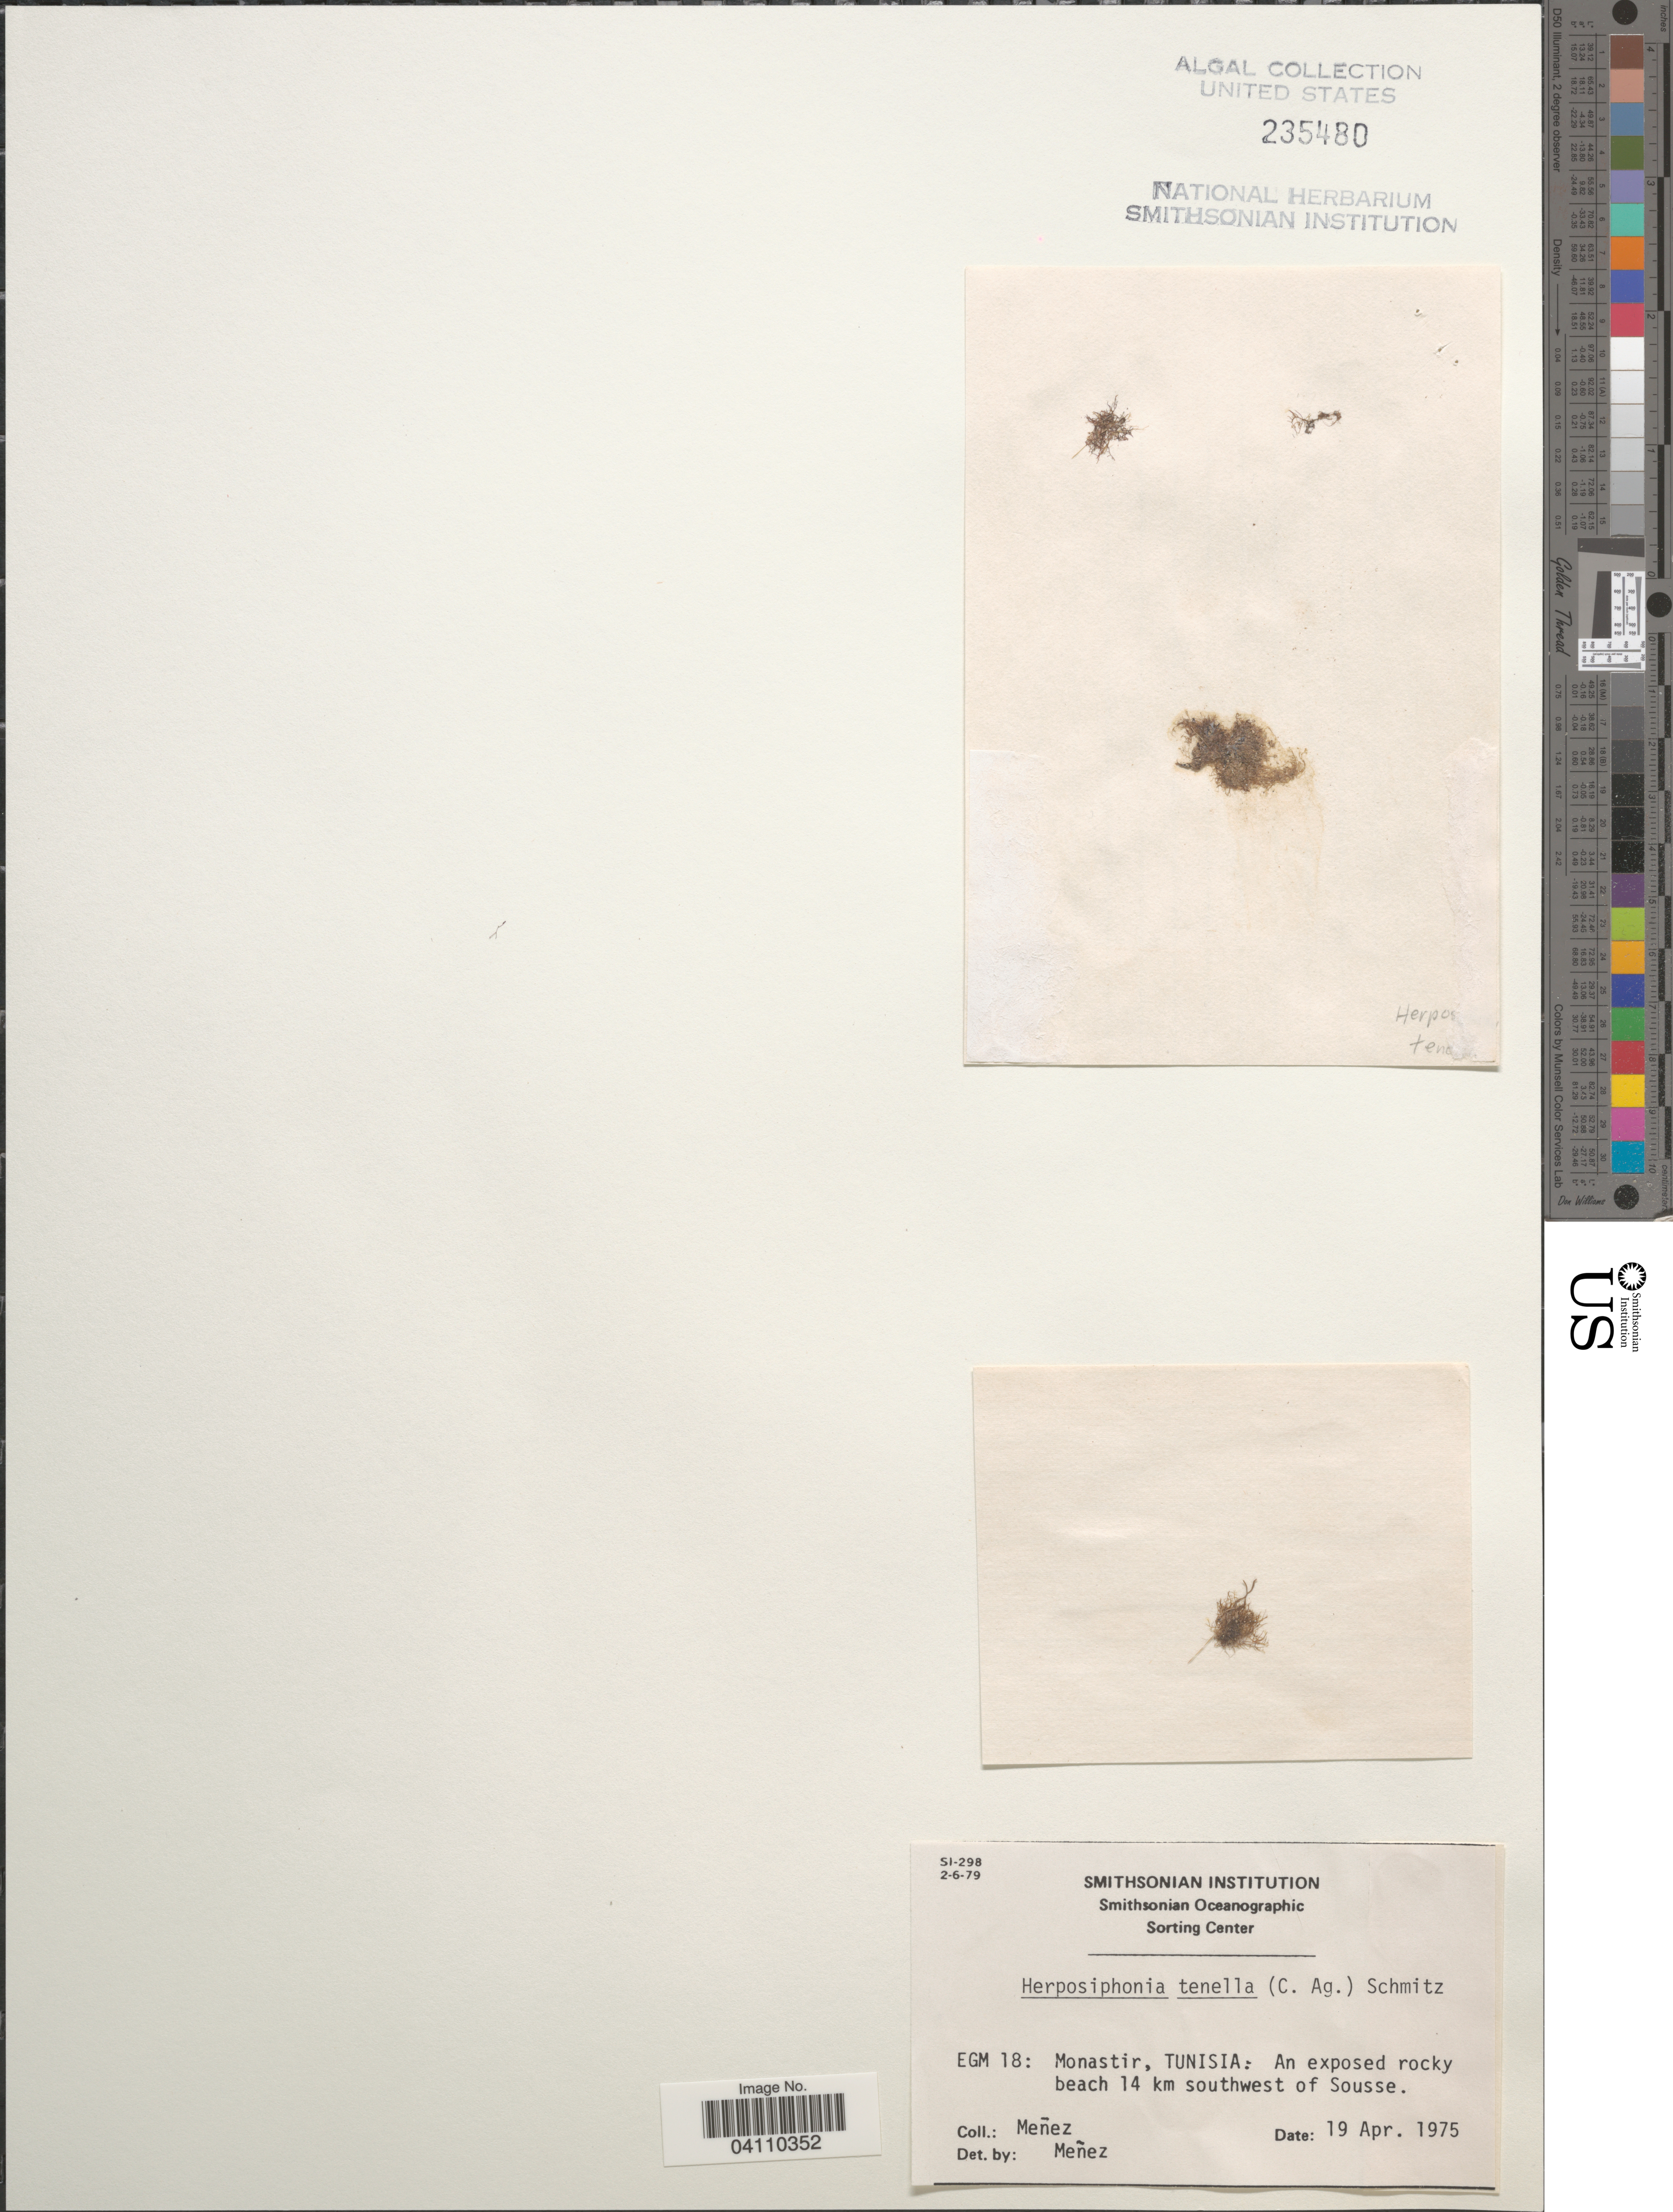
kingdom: Plantae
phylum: Rhodophyta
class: Florideophyceae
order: Ceramiales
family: Rhodomelaceae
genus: Herposiphonia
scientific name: Herposiphonia tenella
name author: (C. Agardh) Ambronn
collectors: Menez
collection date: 1975-04-19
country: Tunisia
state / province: Sousse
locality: EGM 18: Monastir. Beach 14 km southwest of Sousse.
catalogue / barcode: US 235480